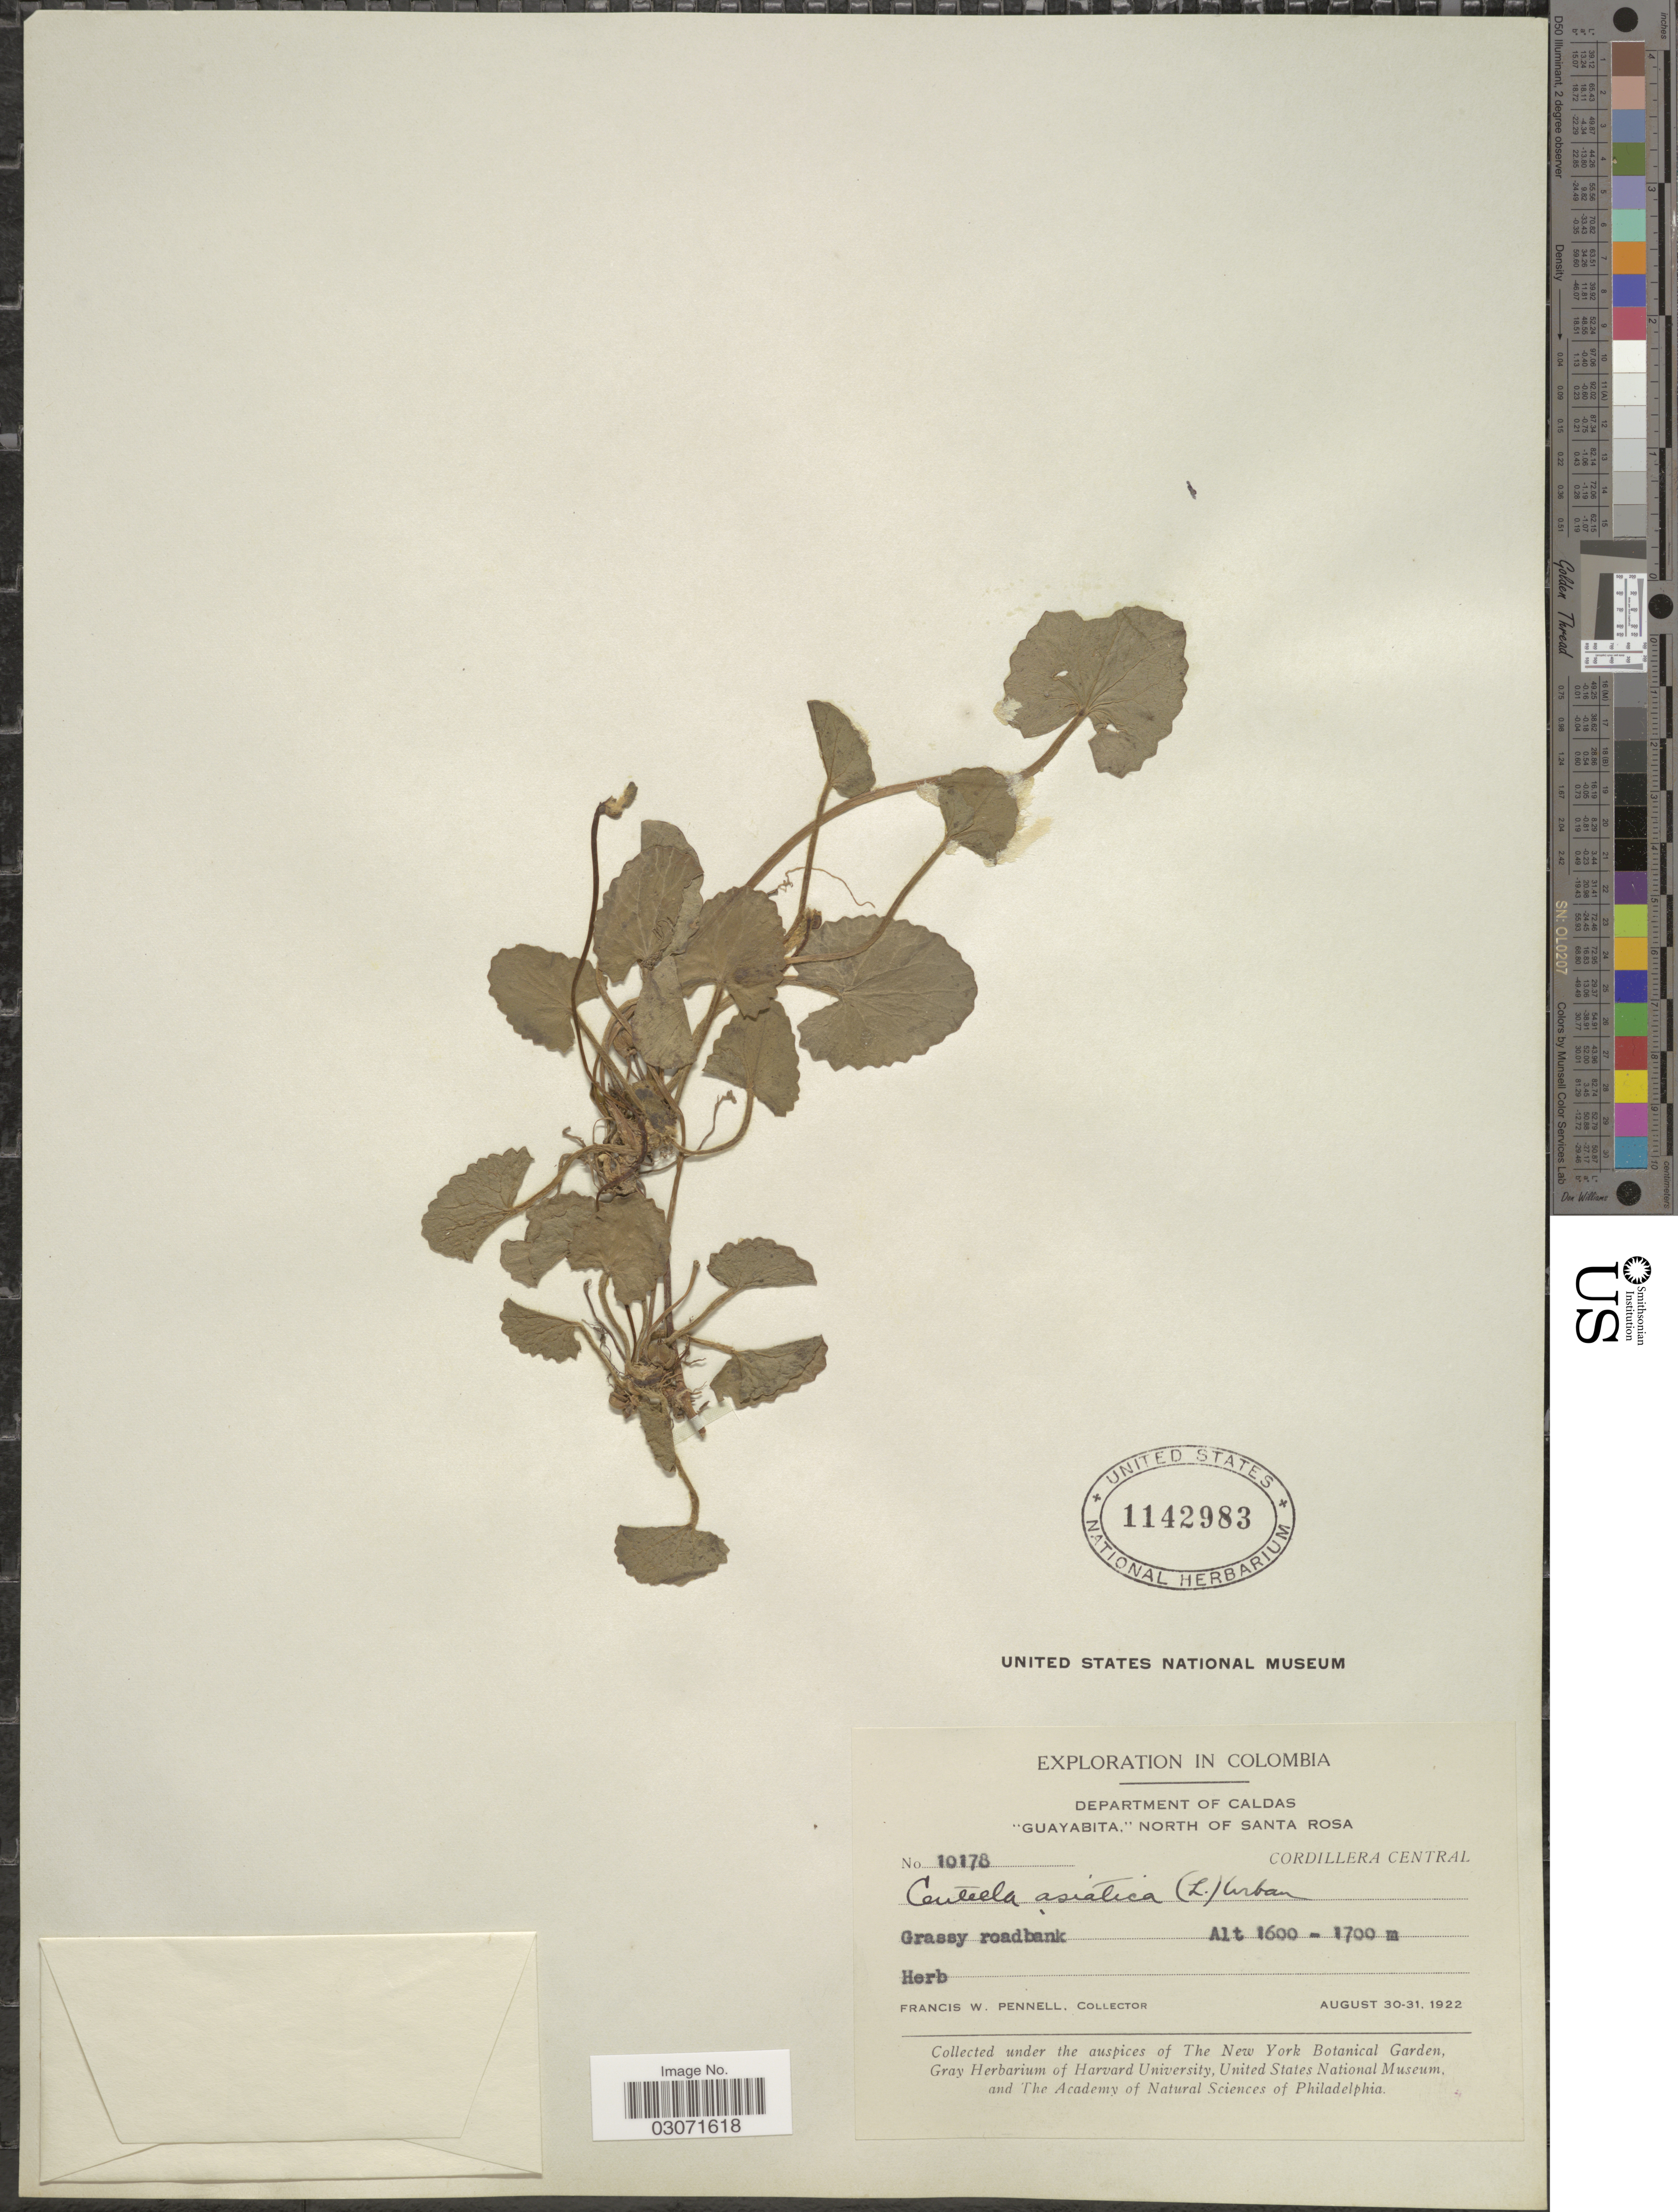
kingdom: Plantae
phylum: Tracheophyta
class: Magnoliopsida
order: Apiales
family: Apiaceae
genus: Centella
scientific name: Centella erecta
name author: (L. f.) Fernald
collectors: F. W. Pennell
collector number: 10178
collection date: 1922-08-30/1922-08-31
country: Colombia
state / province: Caldas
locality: Department of Caldas. "Guayabita," North of Santa Rosa. Cordillera Central.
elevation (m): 1600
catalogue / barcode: US 1142983